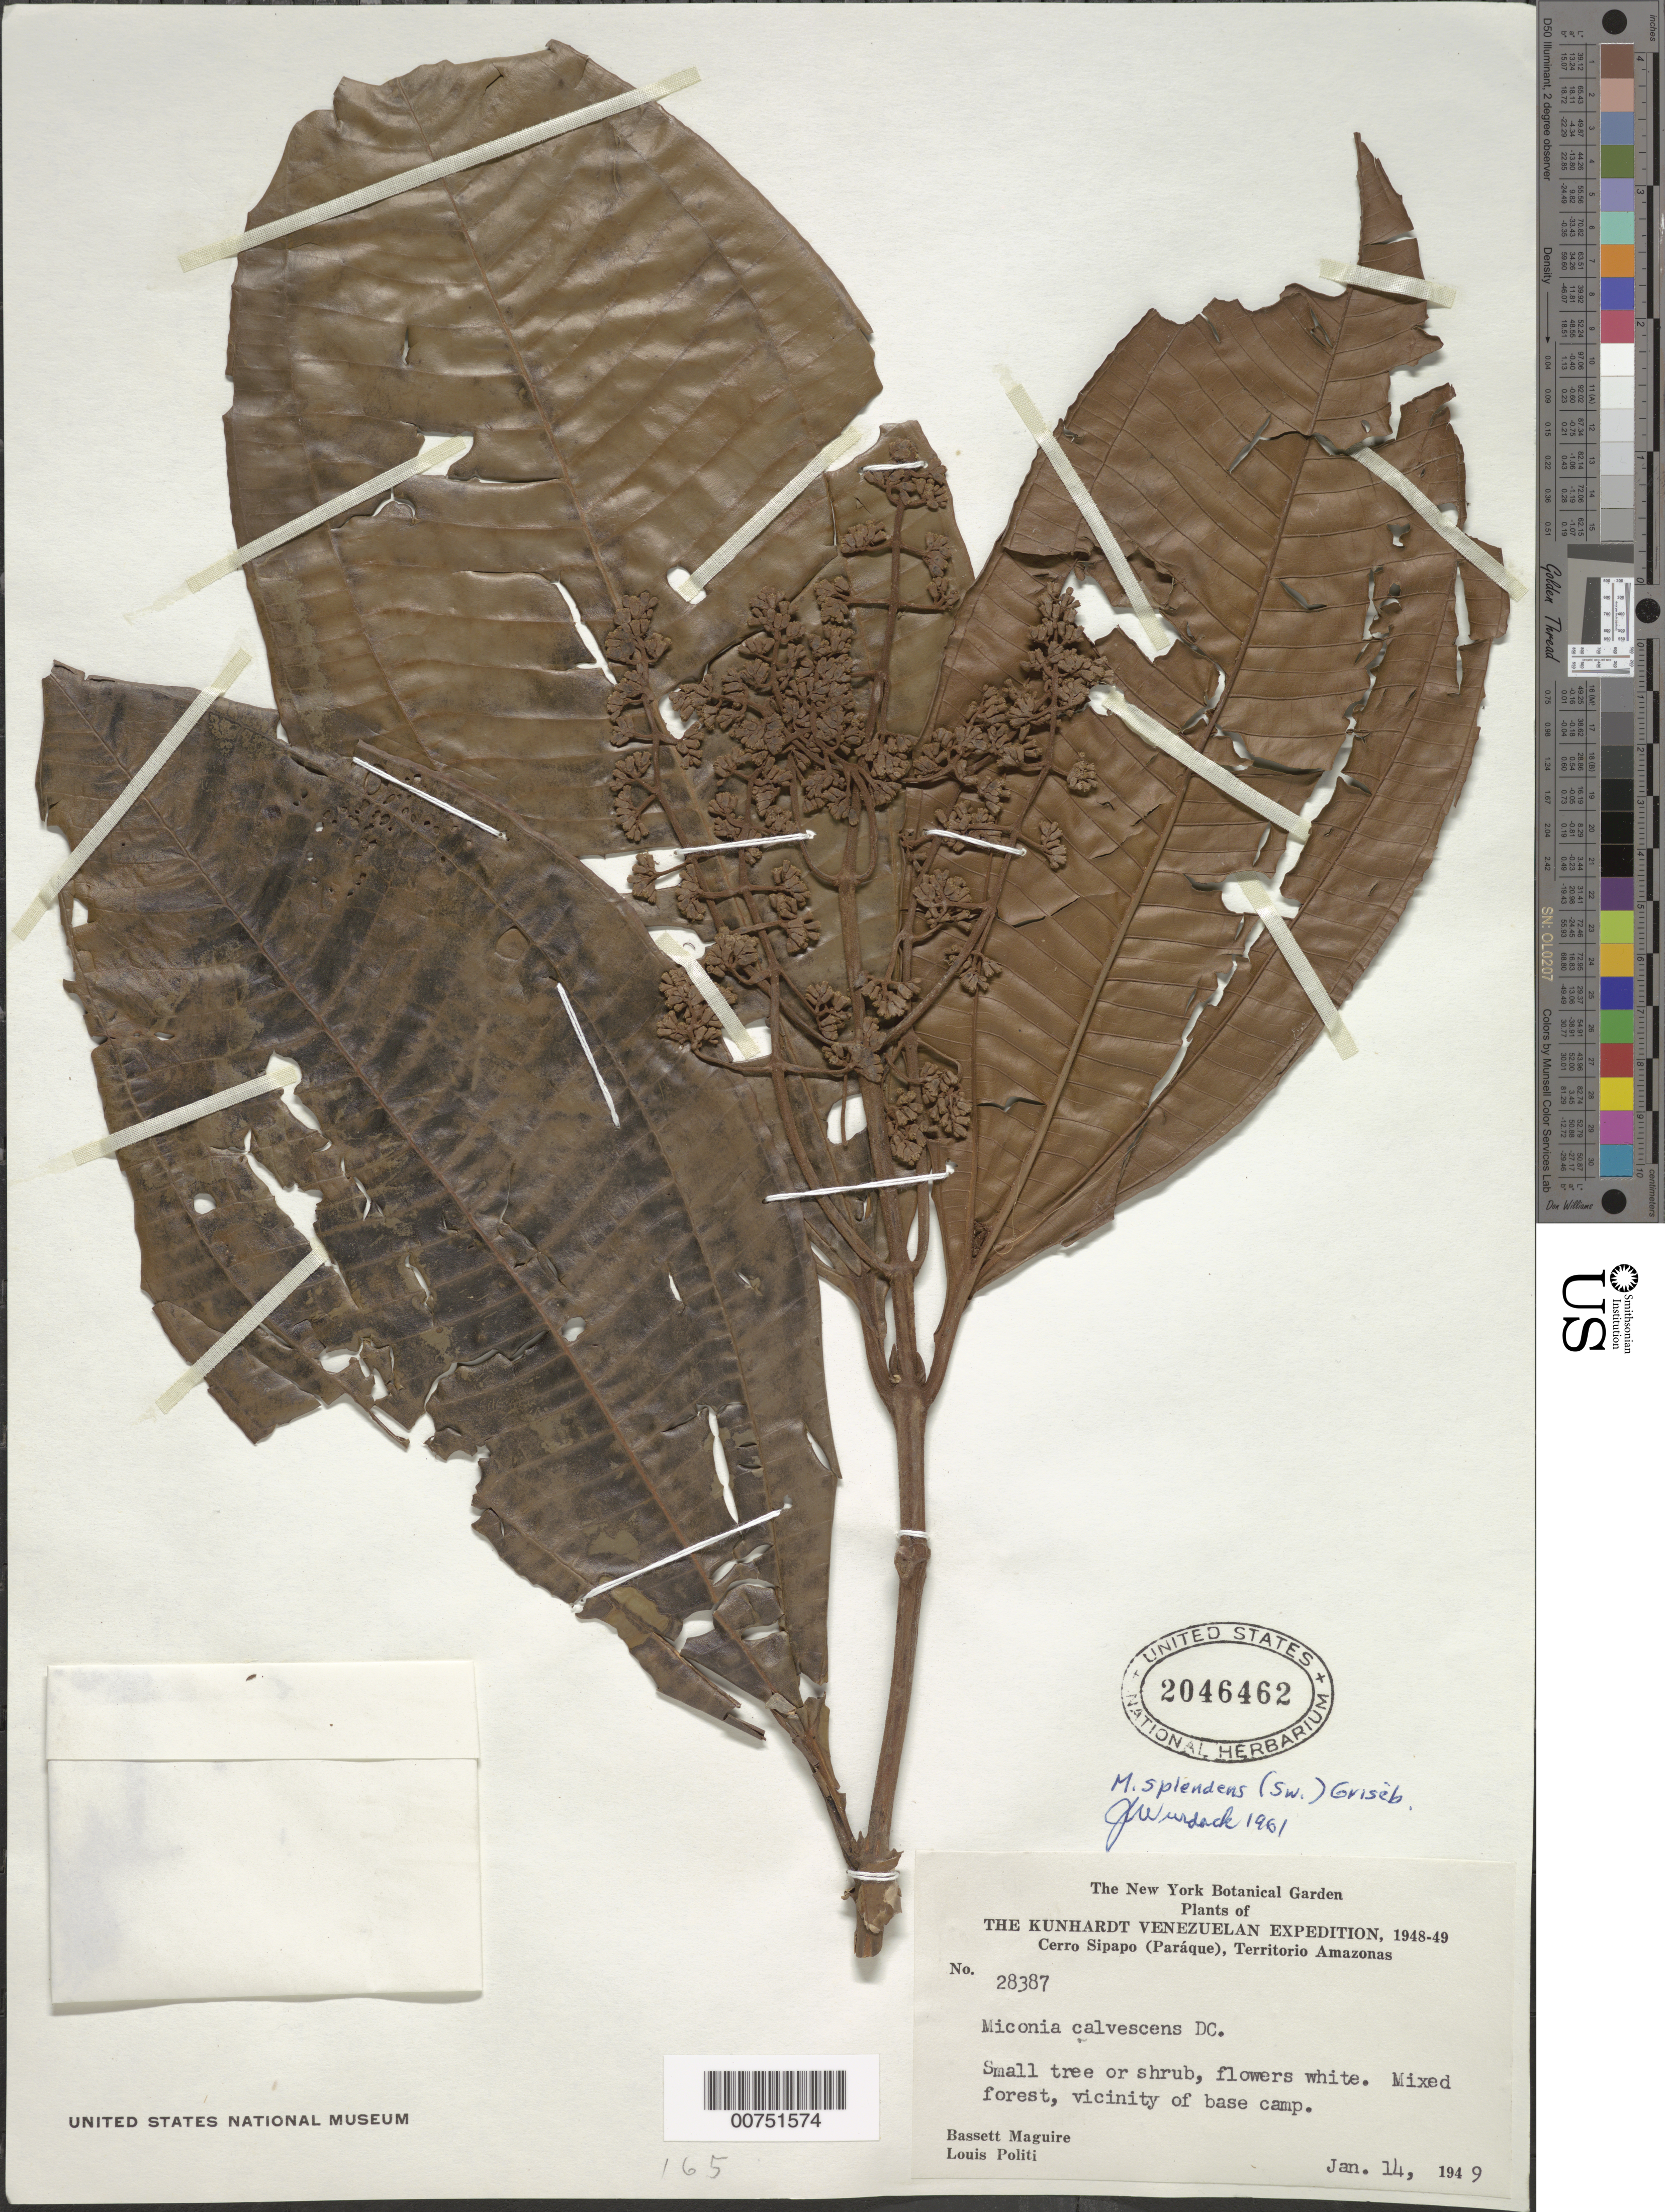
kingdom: Plantae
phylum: Tracheophyta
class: Magnoliopsida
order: Myrtales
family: Melastomataceae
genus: Miconia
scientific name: Miconia splendens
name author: (Sw.) Griseb.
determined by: Wurdack, John J., (US), US (UNITED STATES)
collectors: B. Maguire & L. Politi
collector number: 28387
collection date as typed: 14-Jan-49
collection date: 1949-01-14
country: Venezuela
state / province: Amazonas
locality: Cerro Sipapo (Paráque), Base Camp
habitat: Mixed forest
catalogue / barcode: US 2046462